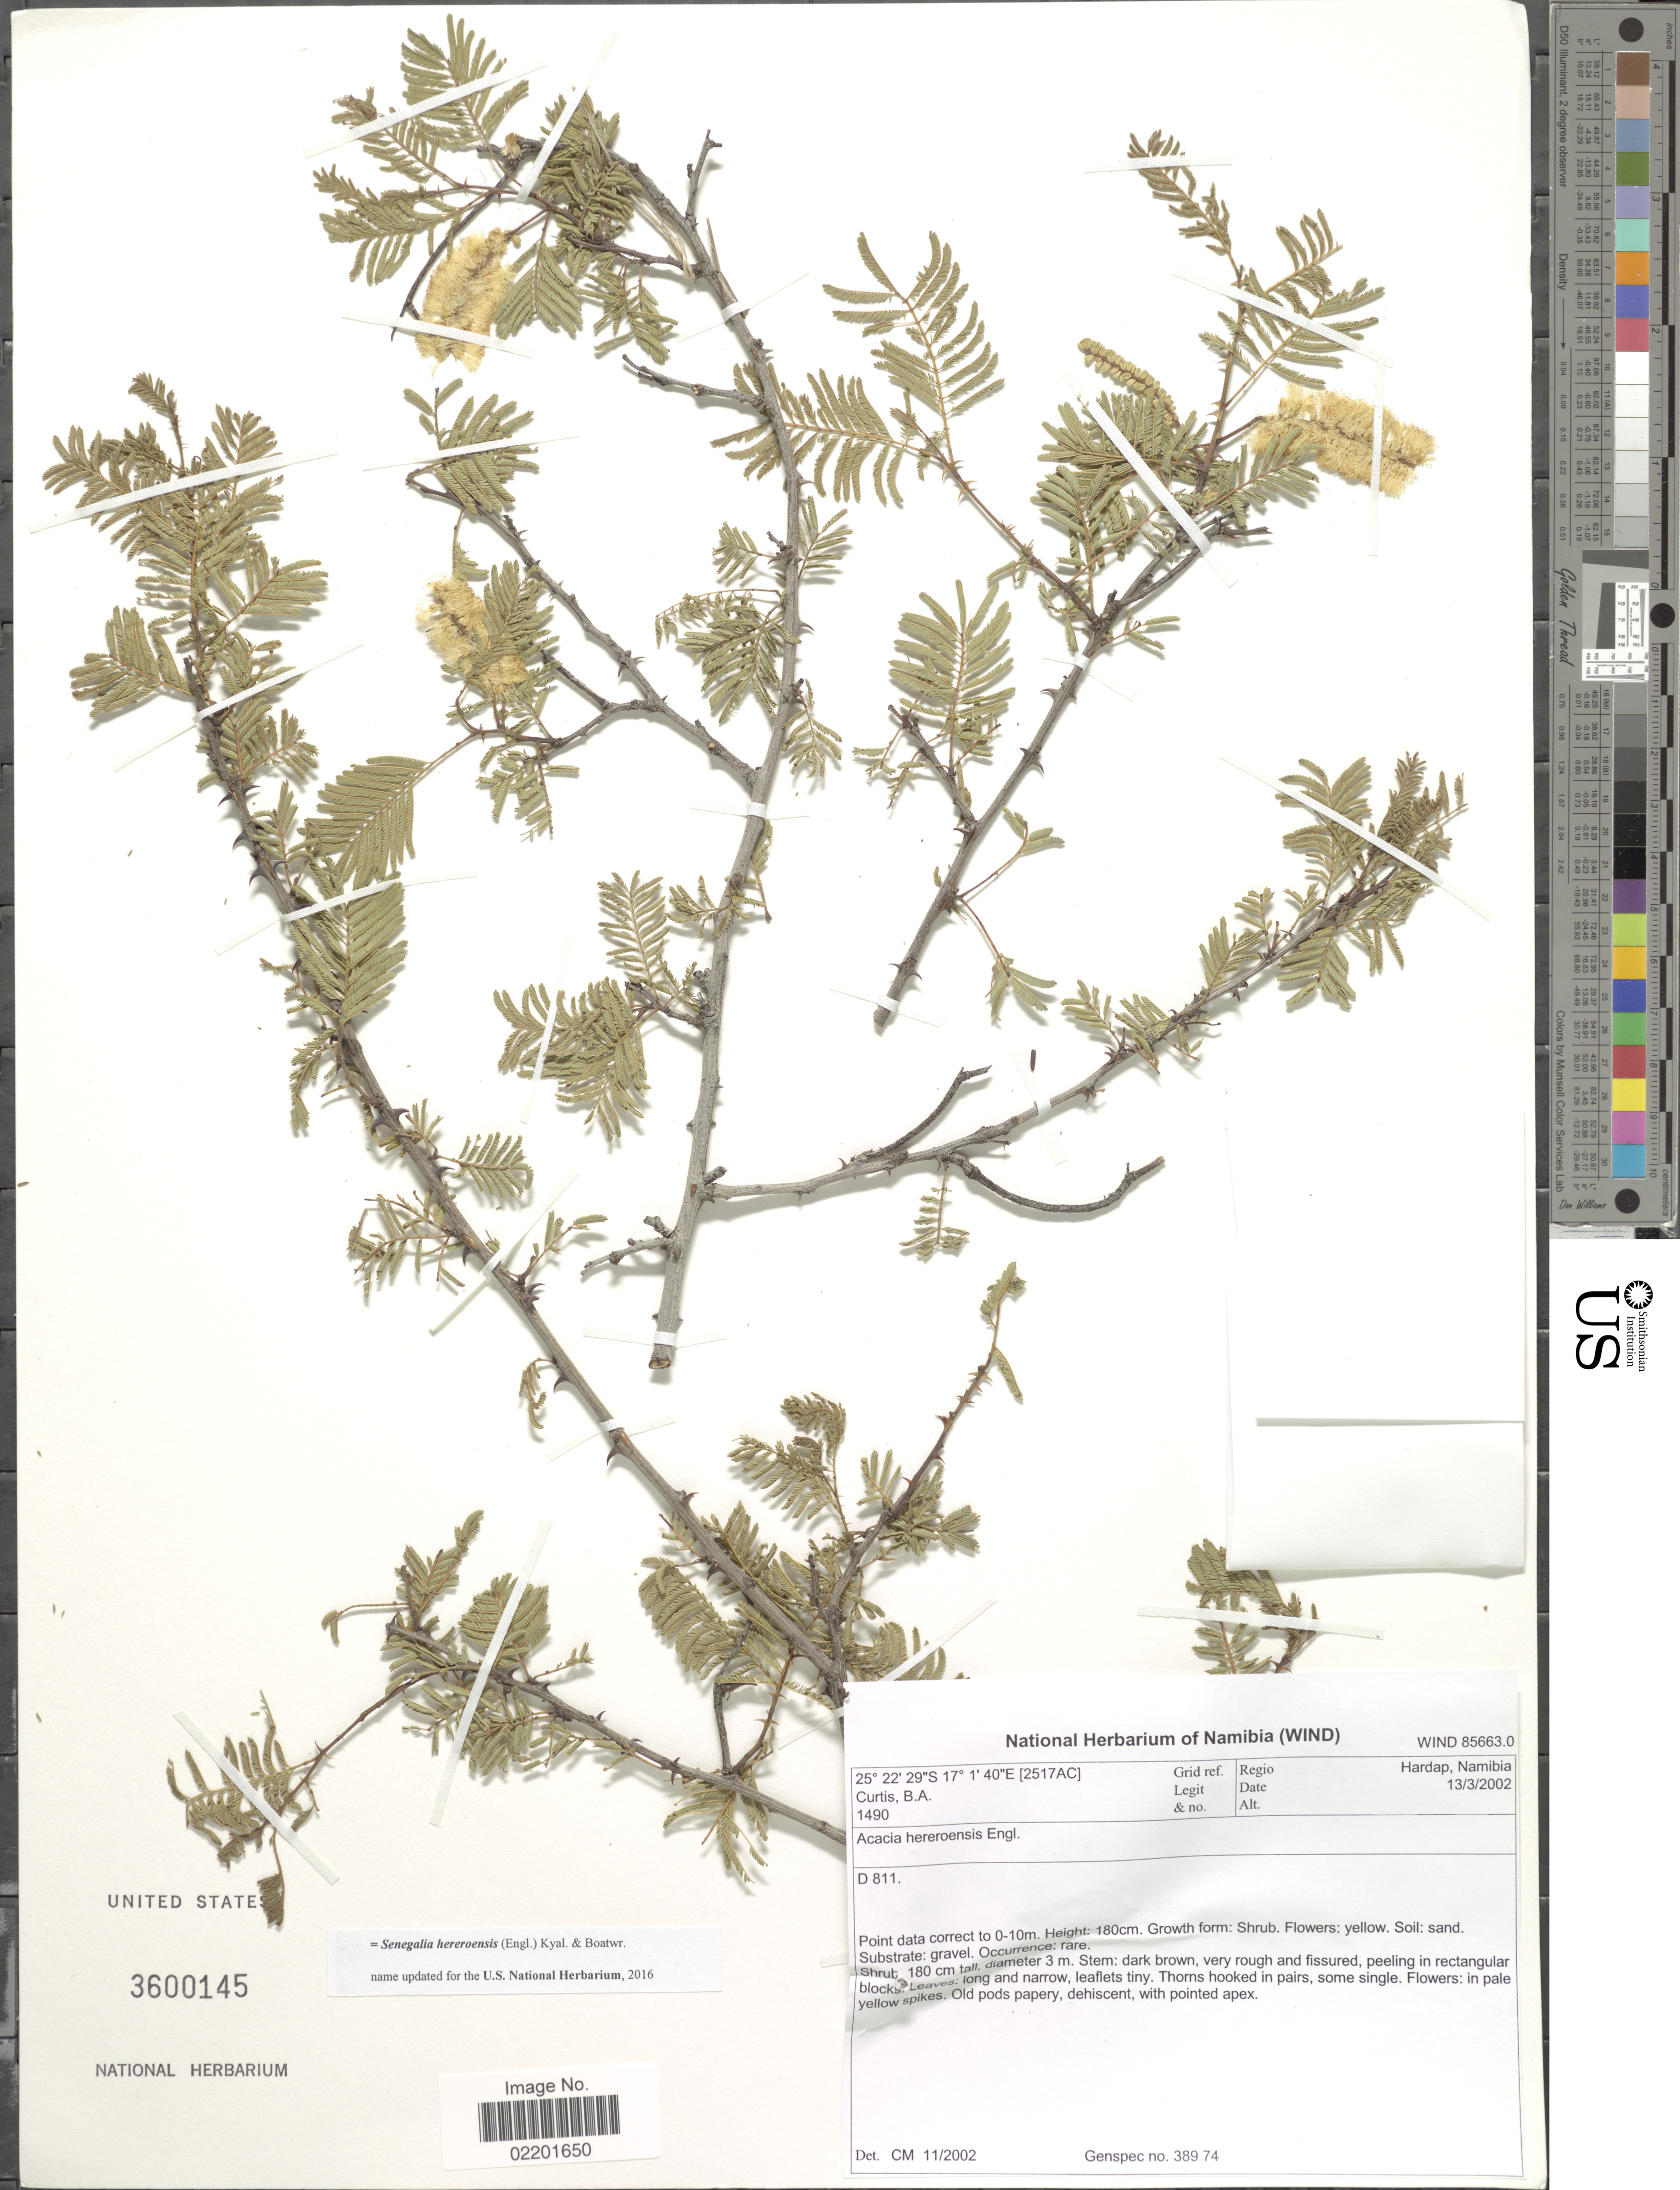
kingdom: Plantae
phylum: Tracheophyta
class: Magnoliopsida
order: Fabales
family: Fabaceae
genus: Senegalia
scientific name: Senegalia hereroensis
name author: (Engl.) Kyal. & Boatwr.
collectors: B. A. Curtis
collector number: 1490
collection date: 2002-03-13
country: Namibia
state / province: Hardap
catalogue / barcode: US 3600145